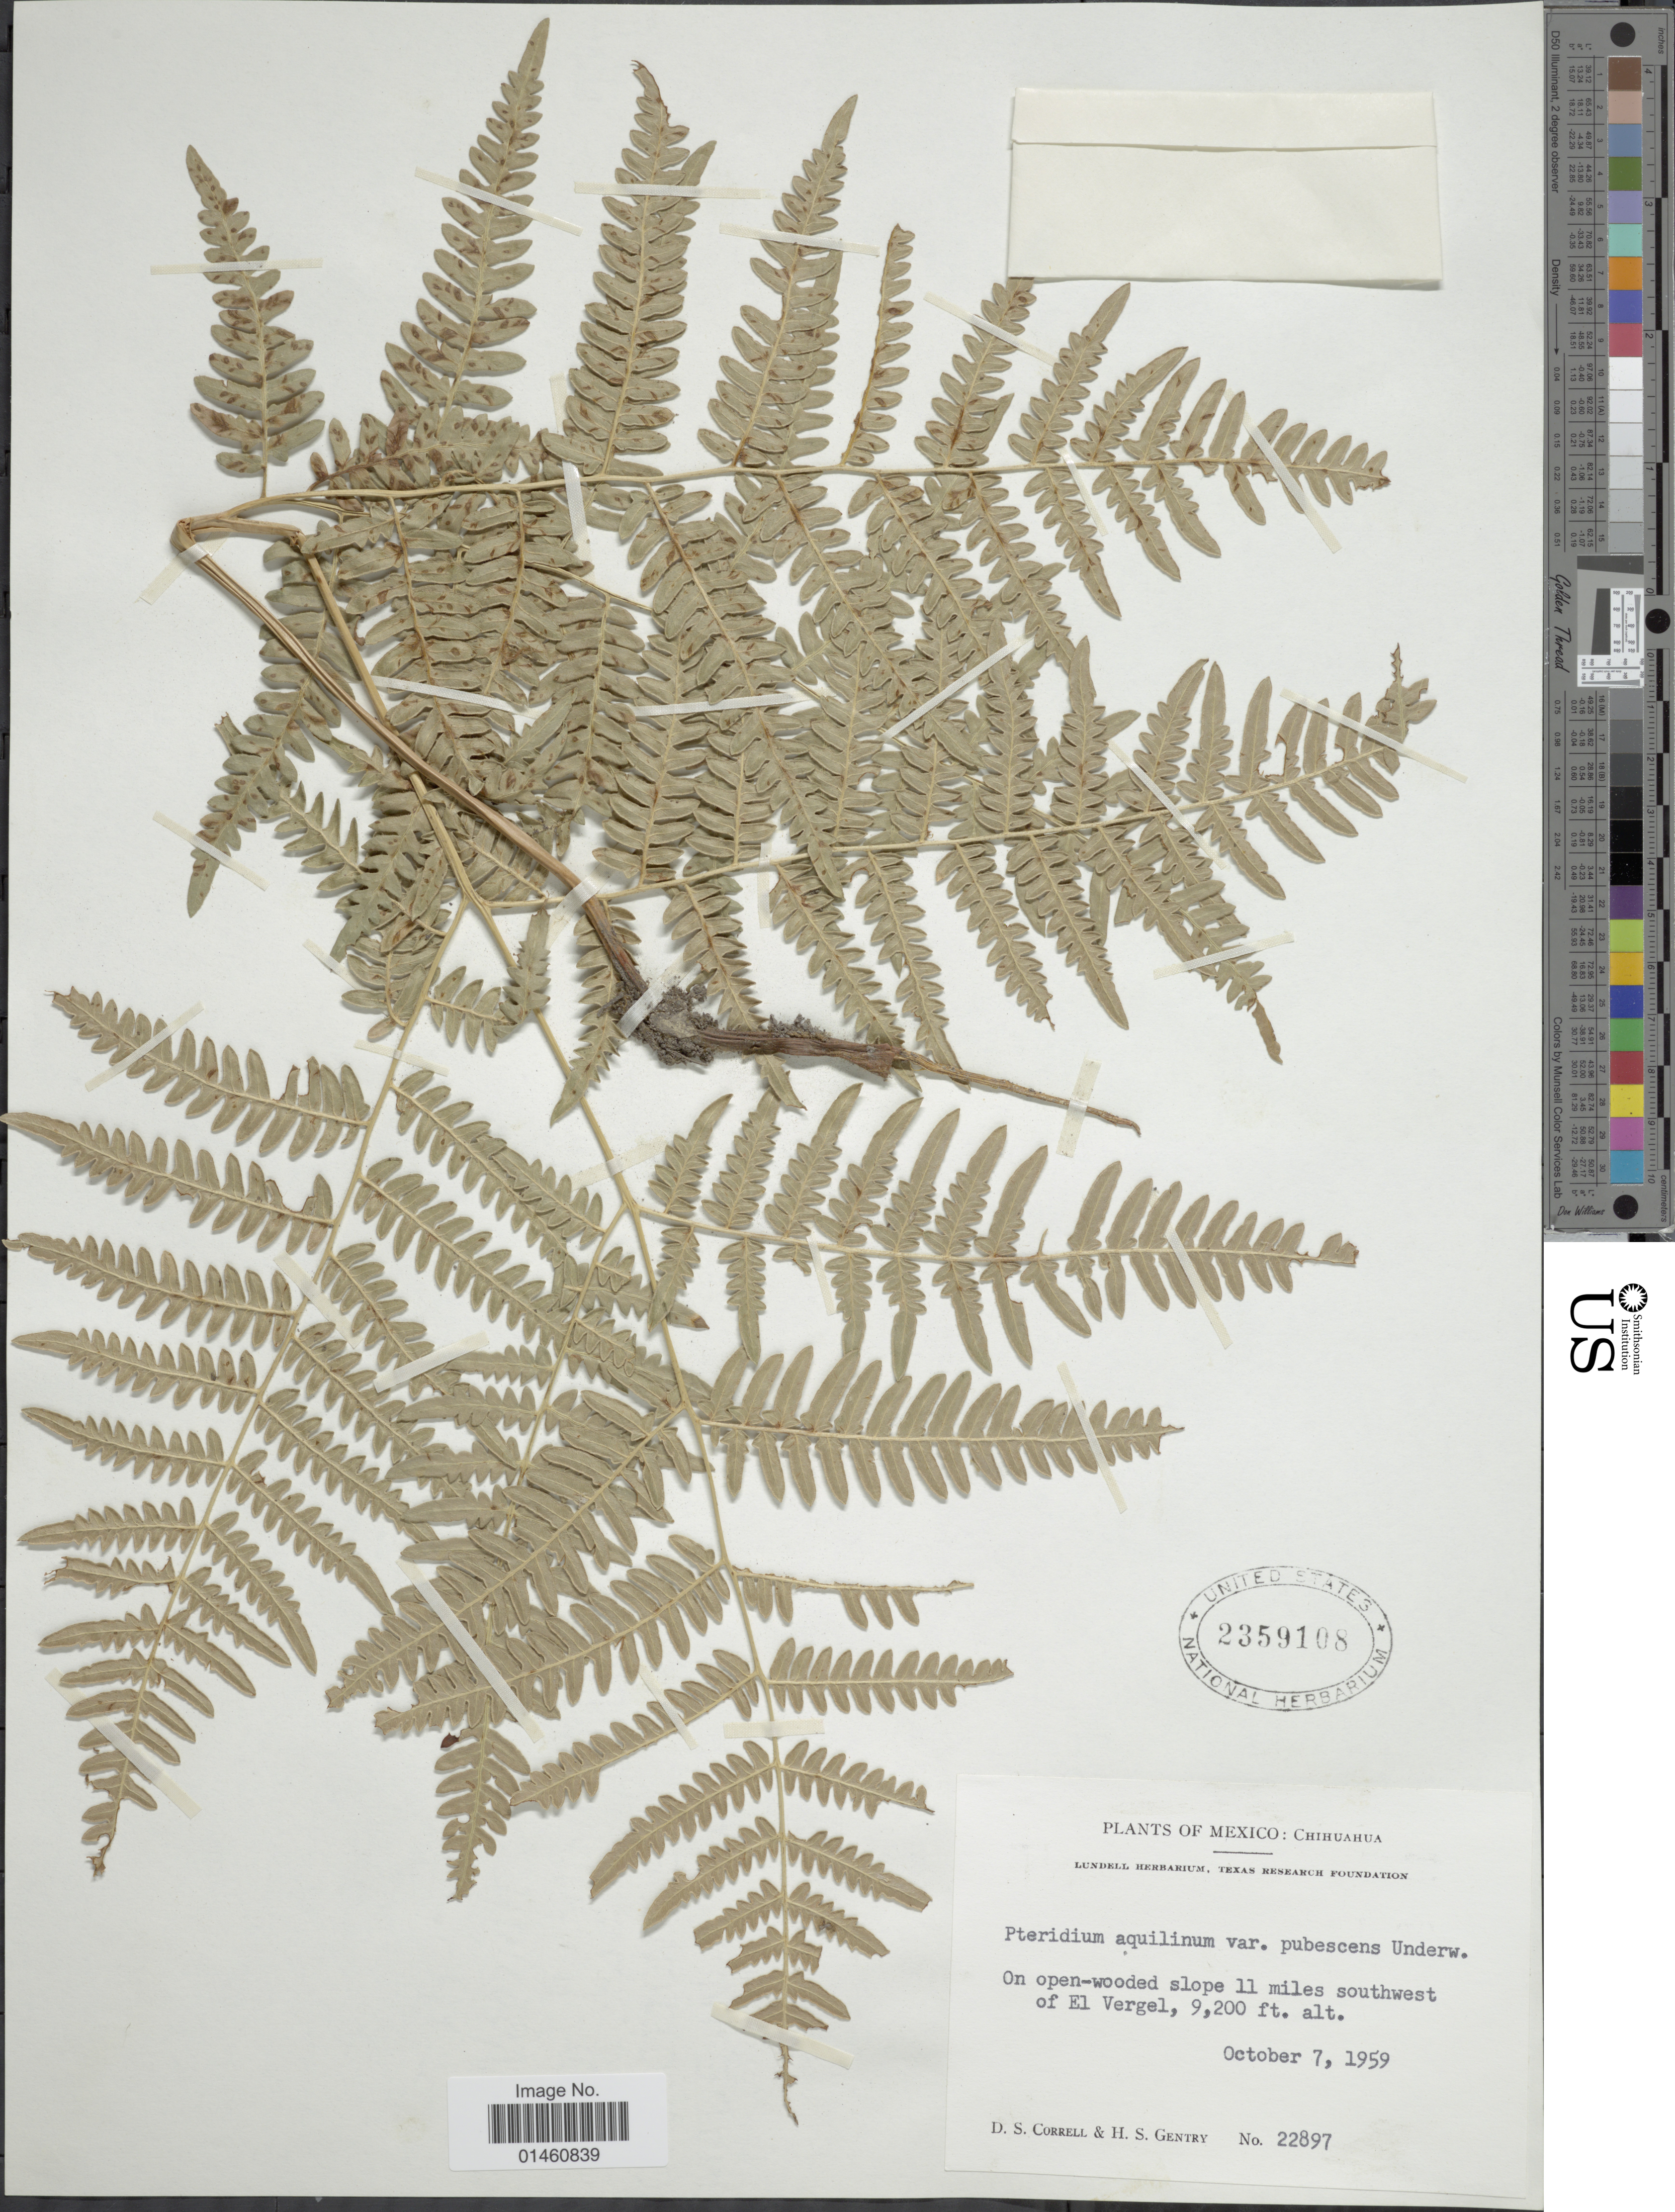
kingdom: Plantae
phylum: Tracheophyta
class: Polypodiopsida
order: Polypodiales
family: Dennstaedtiaceae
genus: Pteridium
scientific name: Pteridium pubescens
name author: (Underw.) Christenh.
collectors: D. S. Correll & H. S. Gentry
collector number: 22897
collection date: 1959-10-07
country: Mexico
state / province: Chihuahua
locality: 11 miles southwest of El Vergel.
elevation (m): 2804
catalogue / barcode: US 2359108